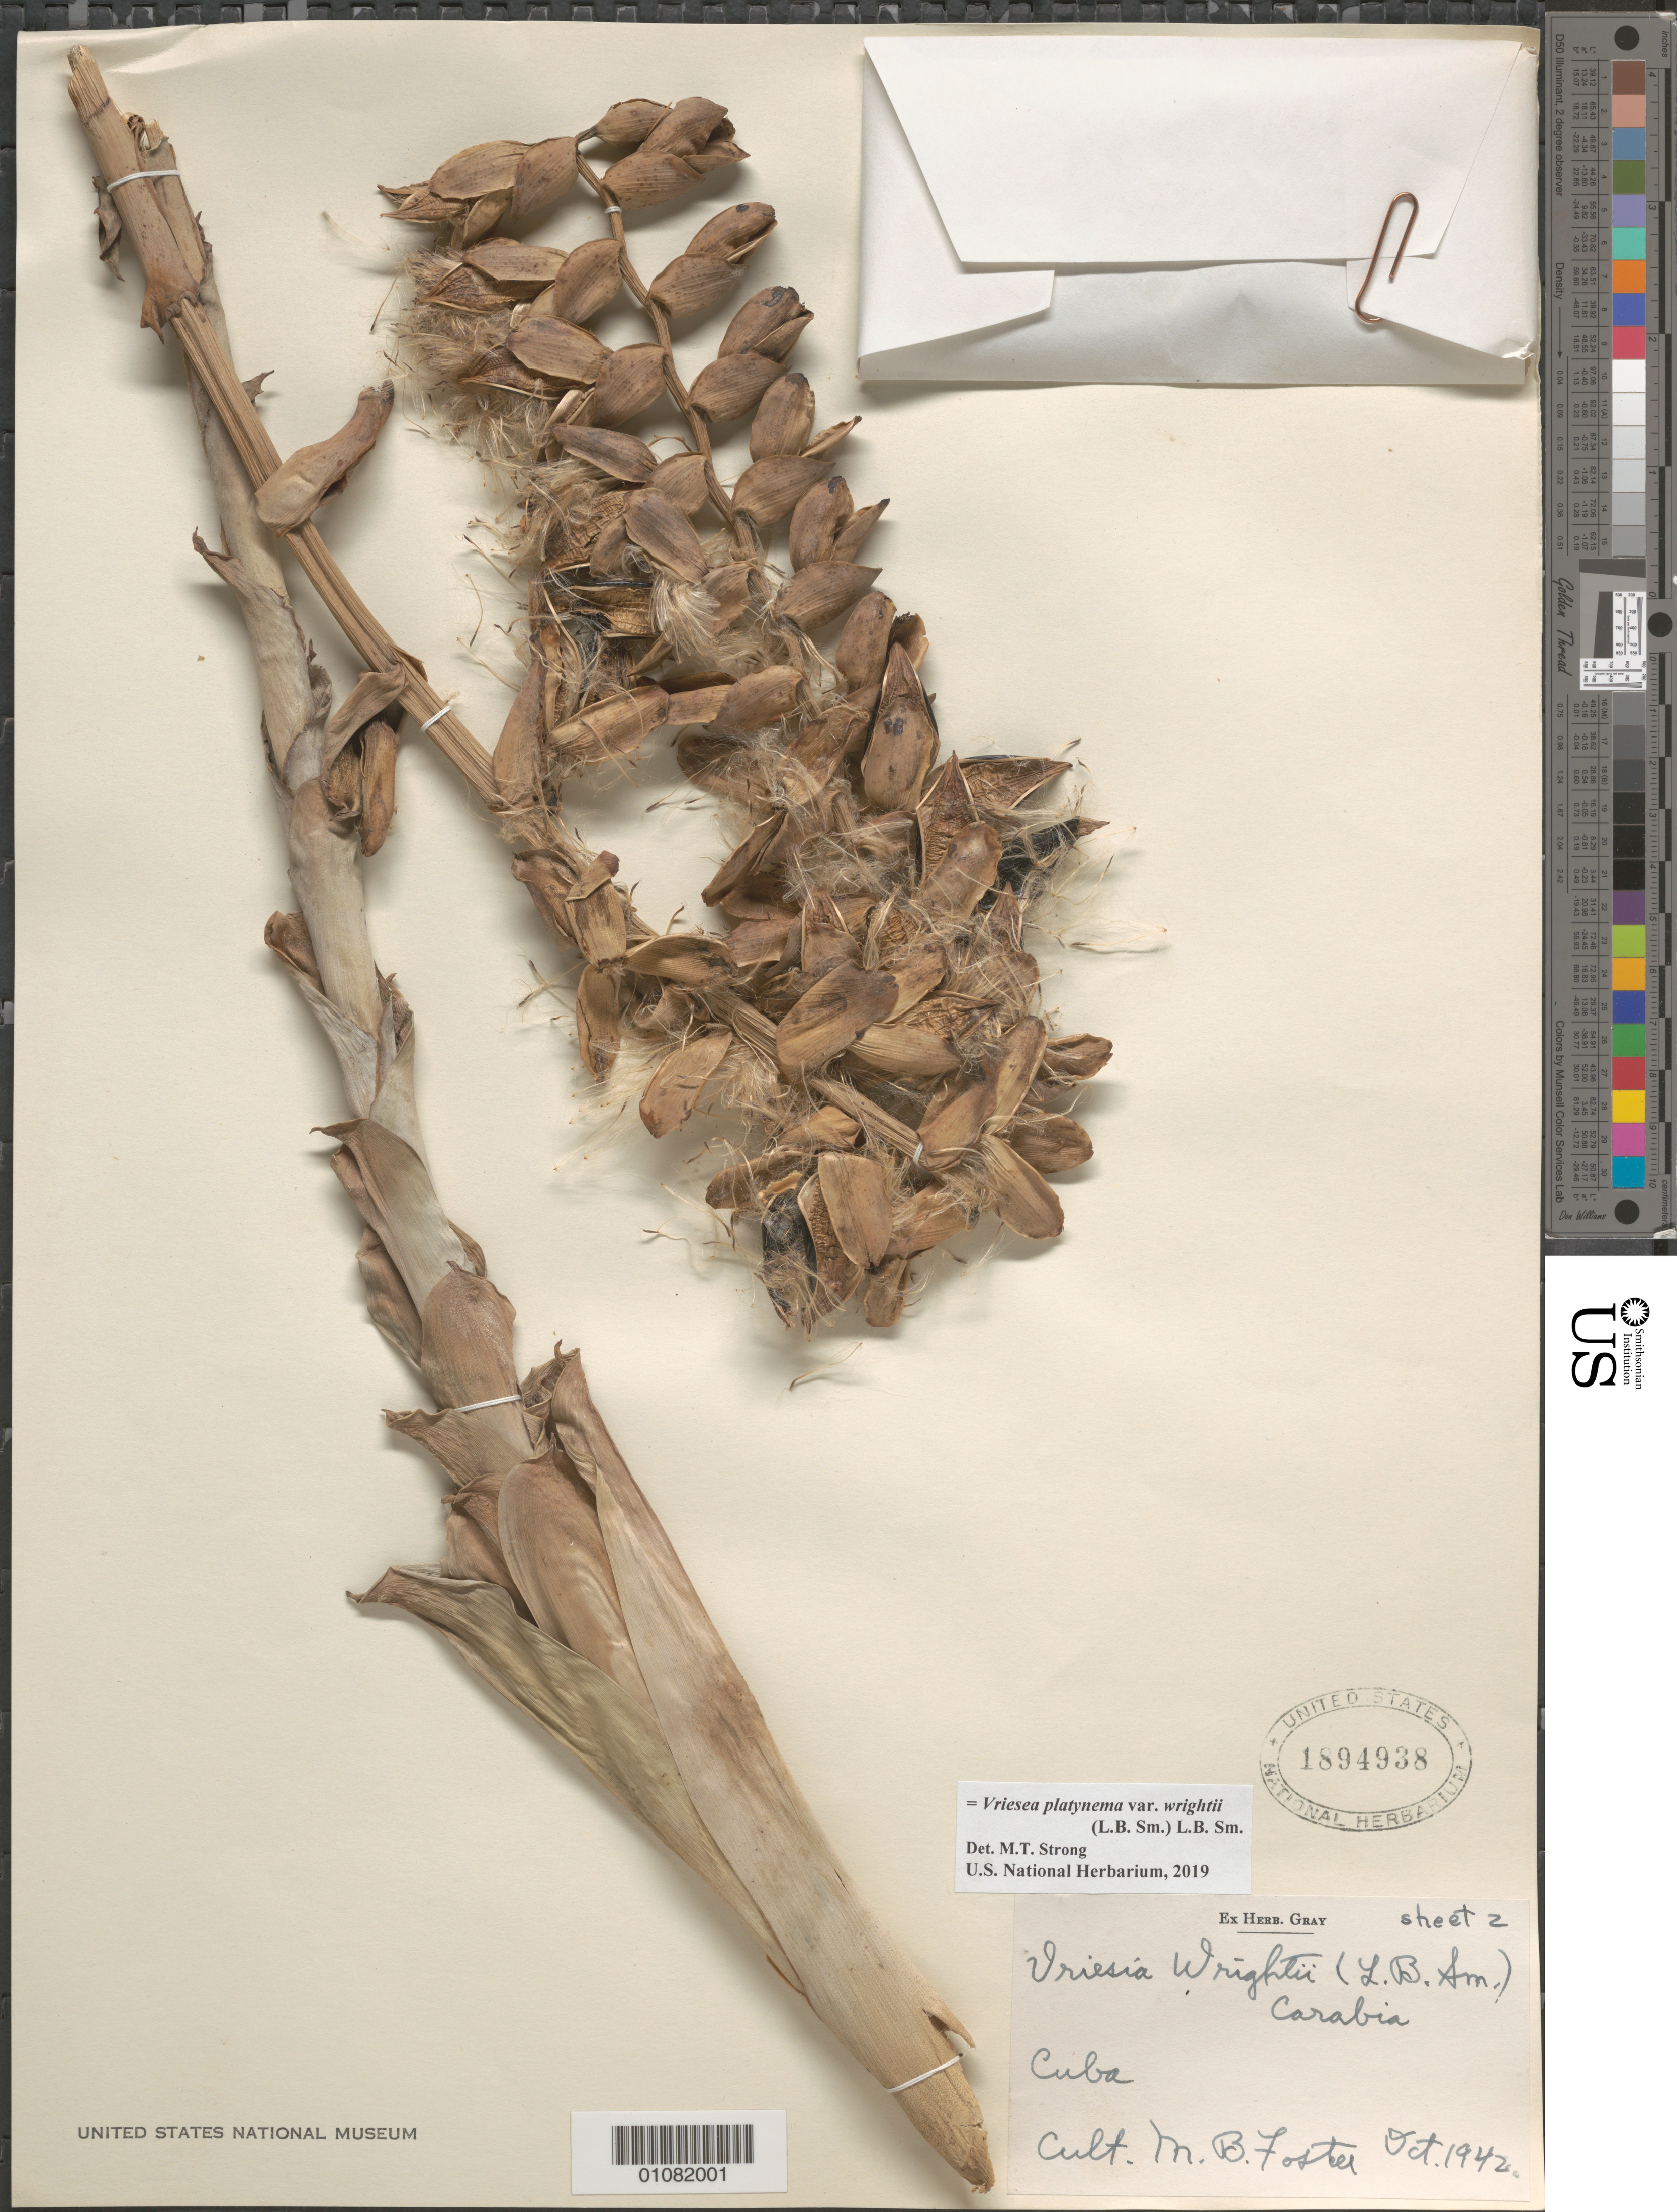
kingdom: Plantae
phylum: Tracheophyta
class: Liliopsida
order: Poales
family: Bromeliaceae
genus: Vriesea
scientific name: Vriesea platynema var. wrightii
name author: (L.B. Sm.) L.B. Sm.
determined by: Strong, Mark T., (BOT), Smithsonian Institution - National Museum of Natural History (UNITED STATES)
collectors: M. B. Foster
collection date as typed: Oct 1942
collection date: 1942-10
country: Cuba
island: Cuba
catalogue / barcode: US 1894938